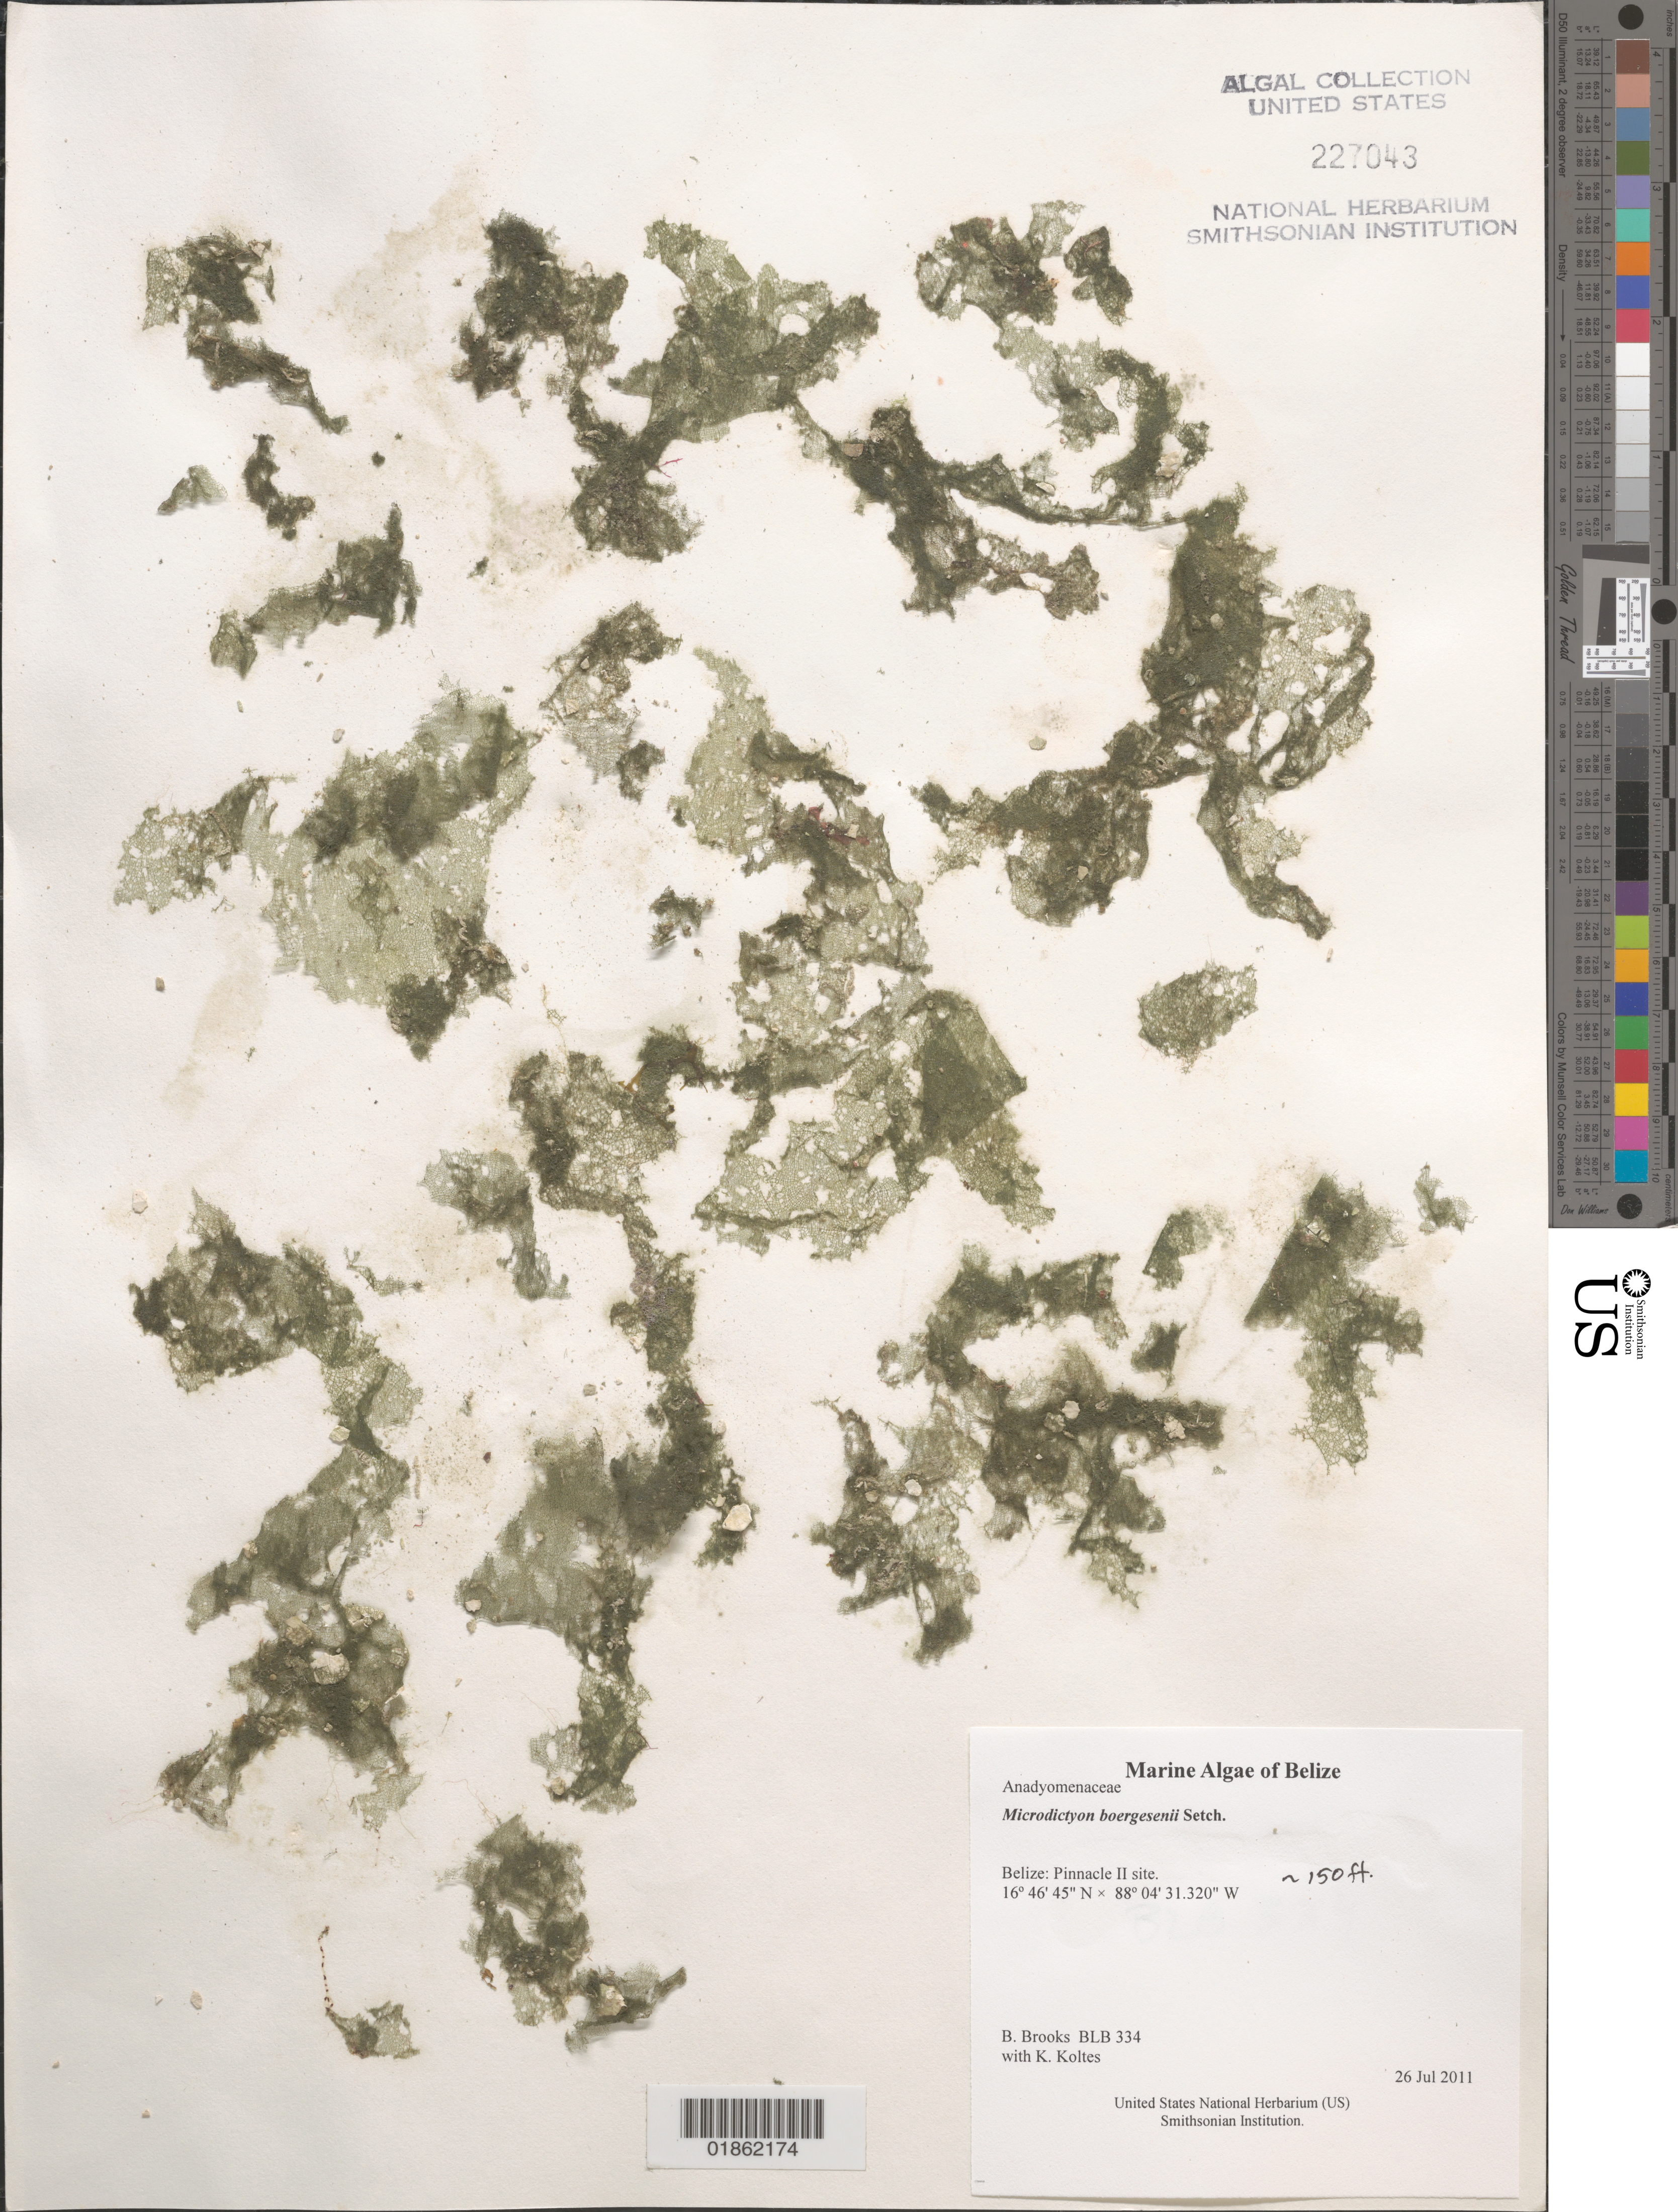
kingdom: Plantae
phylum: Chlorophyta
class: Ulvophyceae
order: Cladophorales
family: Anadyomenaceae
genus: Microdictyon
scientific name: Microdictyon boergesenii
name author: Setch.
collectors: B. Brooks & K. Koltes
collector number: BLB 334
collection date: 2011-07-26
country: Belize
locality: Pinnacle II site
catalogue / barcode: US 227043